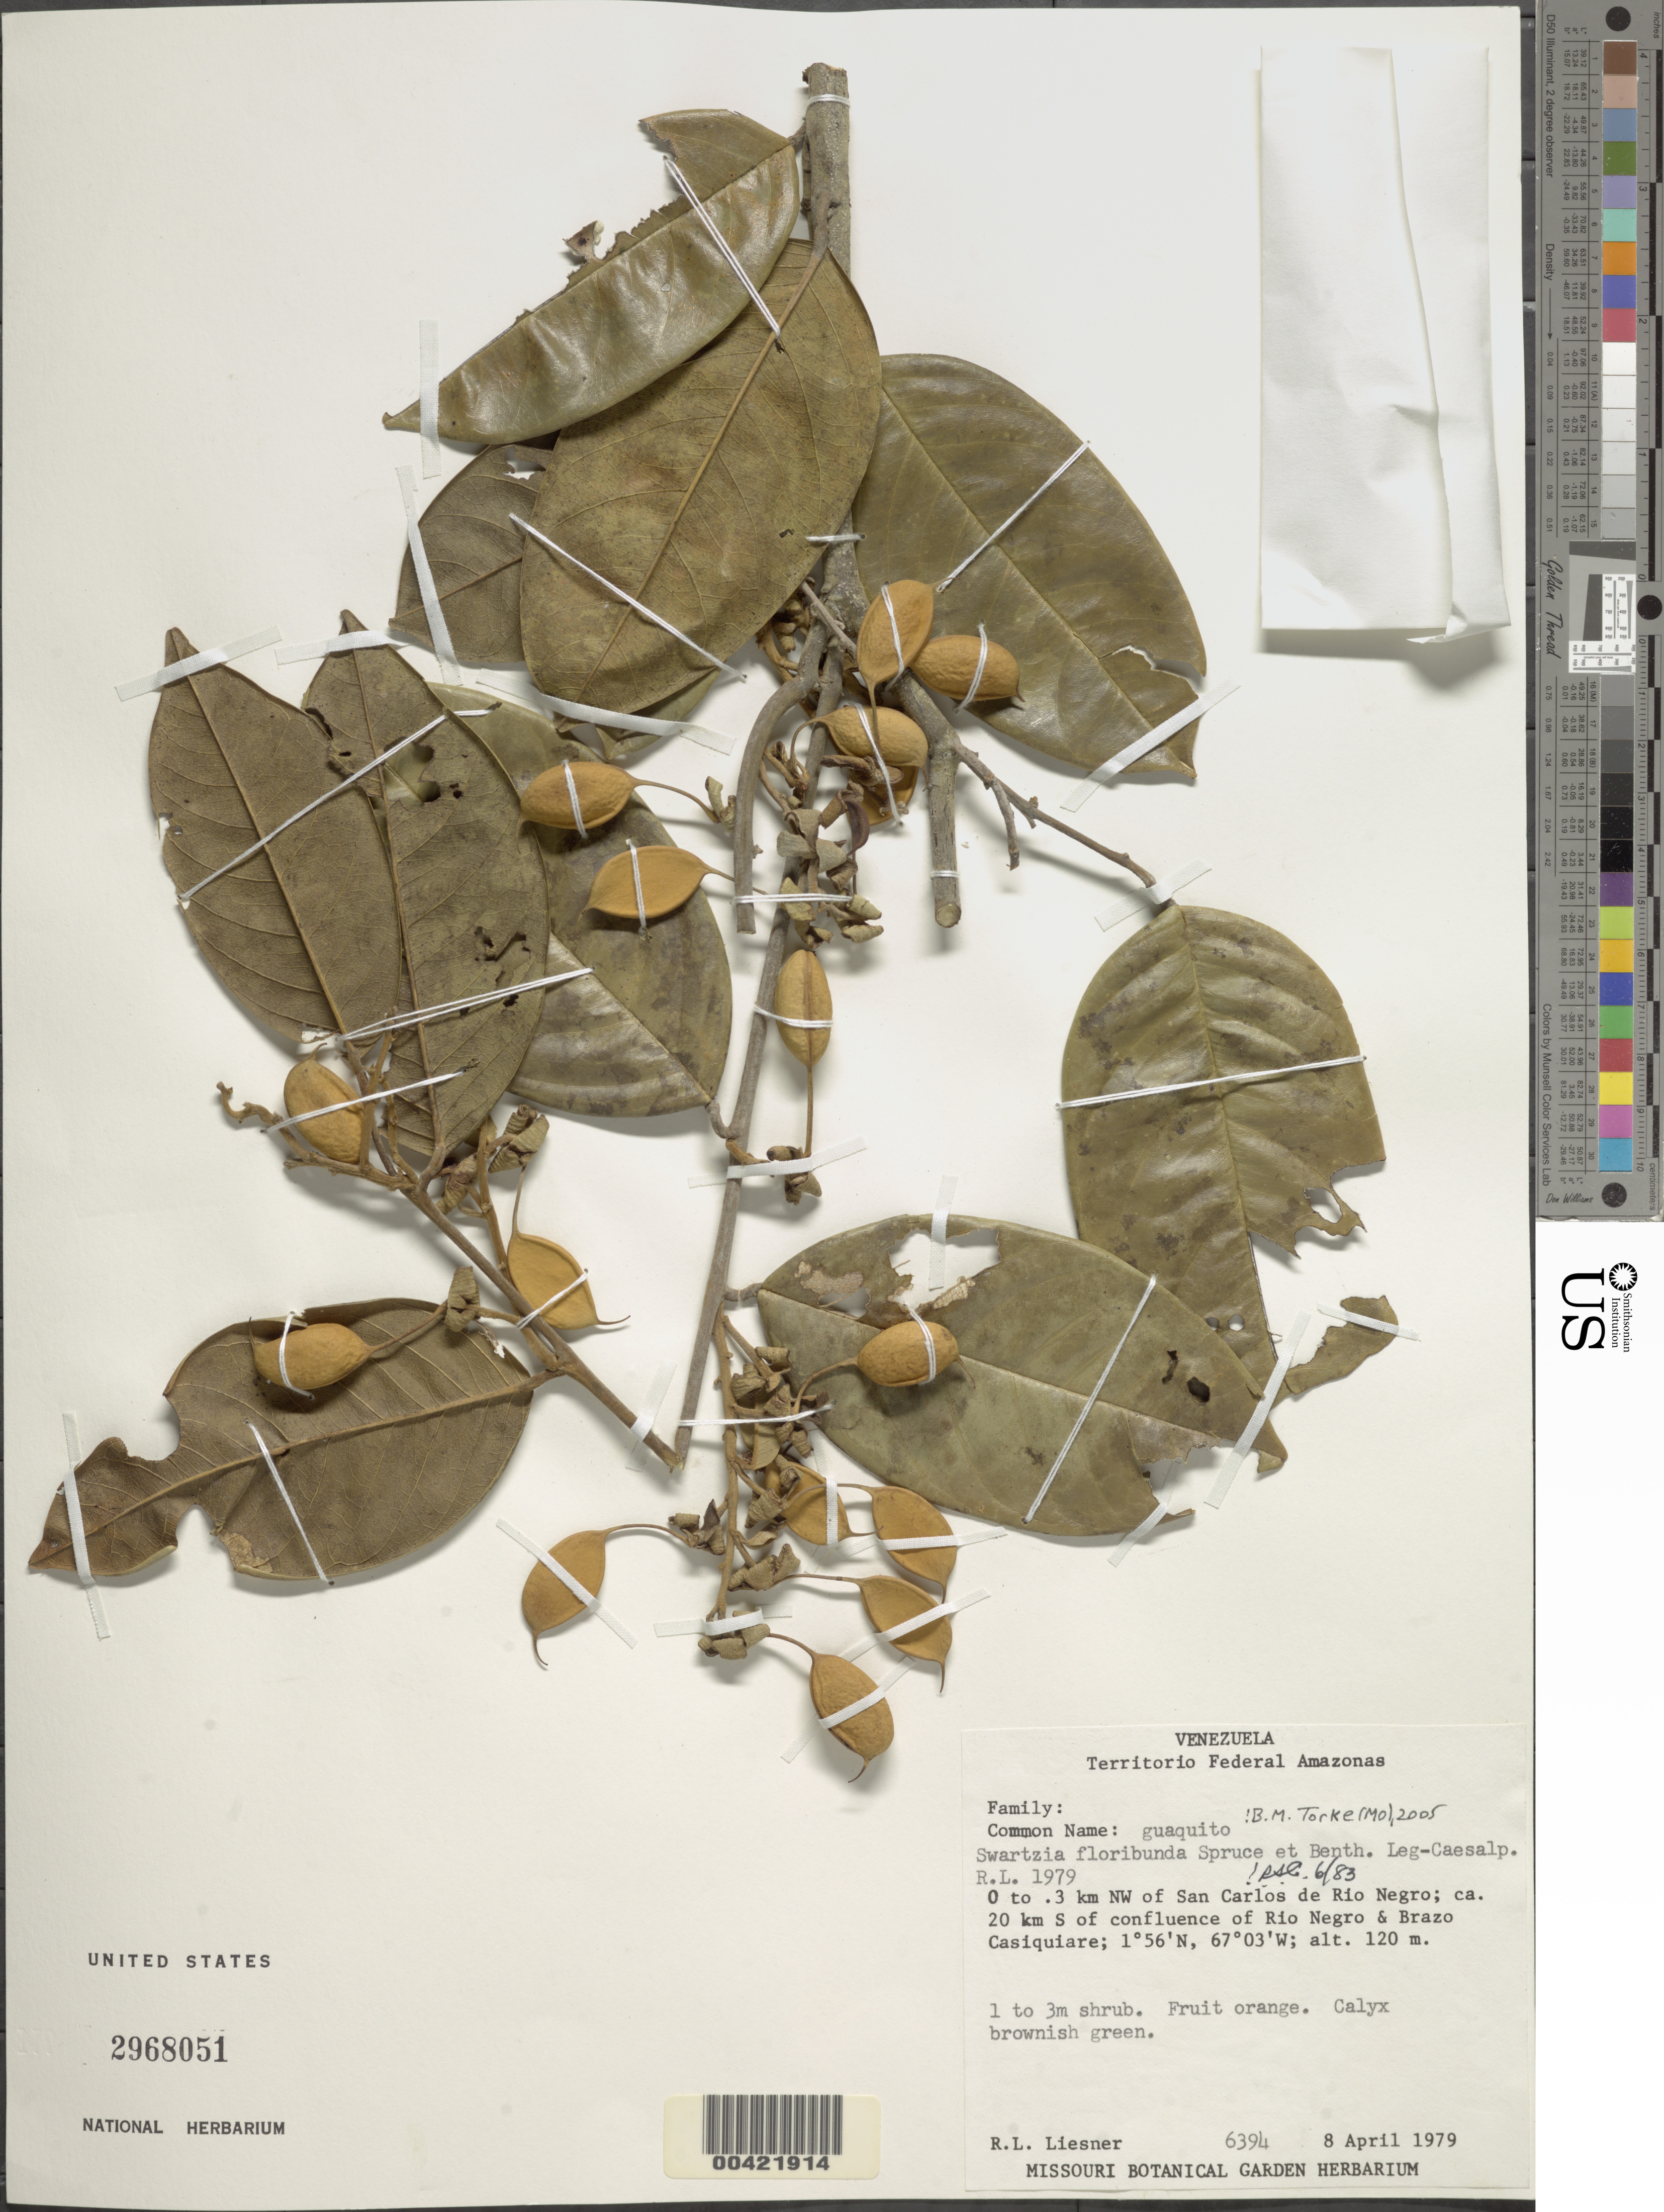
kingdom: Plantae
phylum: Tracheophyta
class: Magnoliopsida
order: Fabales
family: Fabaceae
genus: Swartzia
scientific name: Swartzia floribunda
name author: Spruce ex Benth.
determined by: Cowan, R. S.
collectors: R. L. Liesner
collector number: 6394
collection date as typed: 08 Apr 1979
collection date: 1979-04-08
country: Venezuela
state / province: Amazonas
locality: San carlos de rio negro, 0-0.3 km nw of; ca. 20 km s of confluence of rio negro and brazo casiquiare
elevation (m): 120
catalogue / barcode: US 2968051